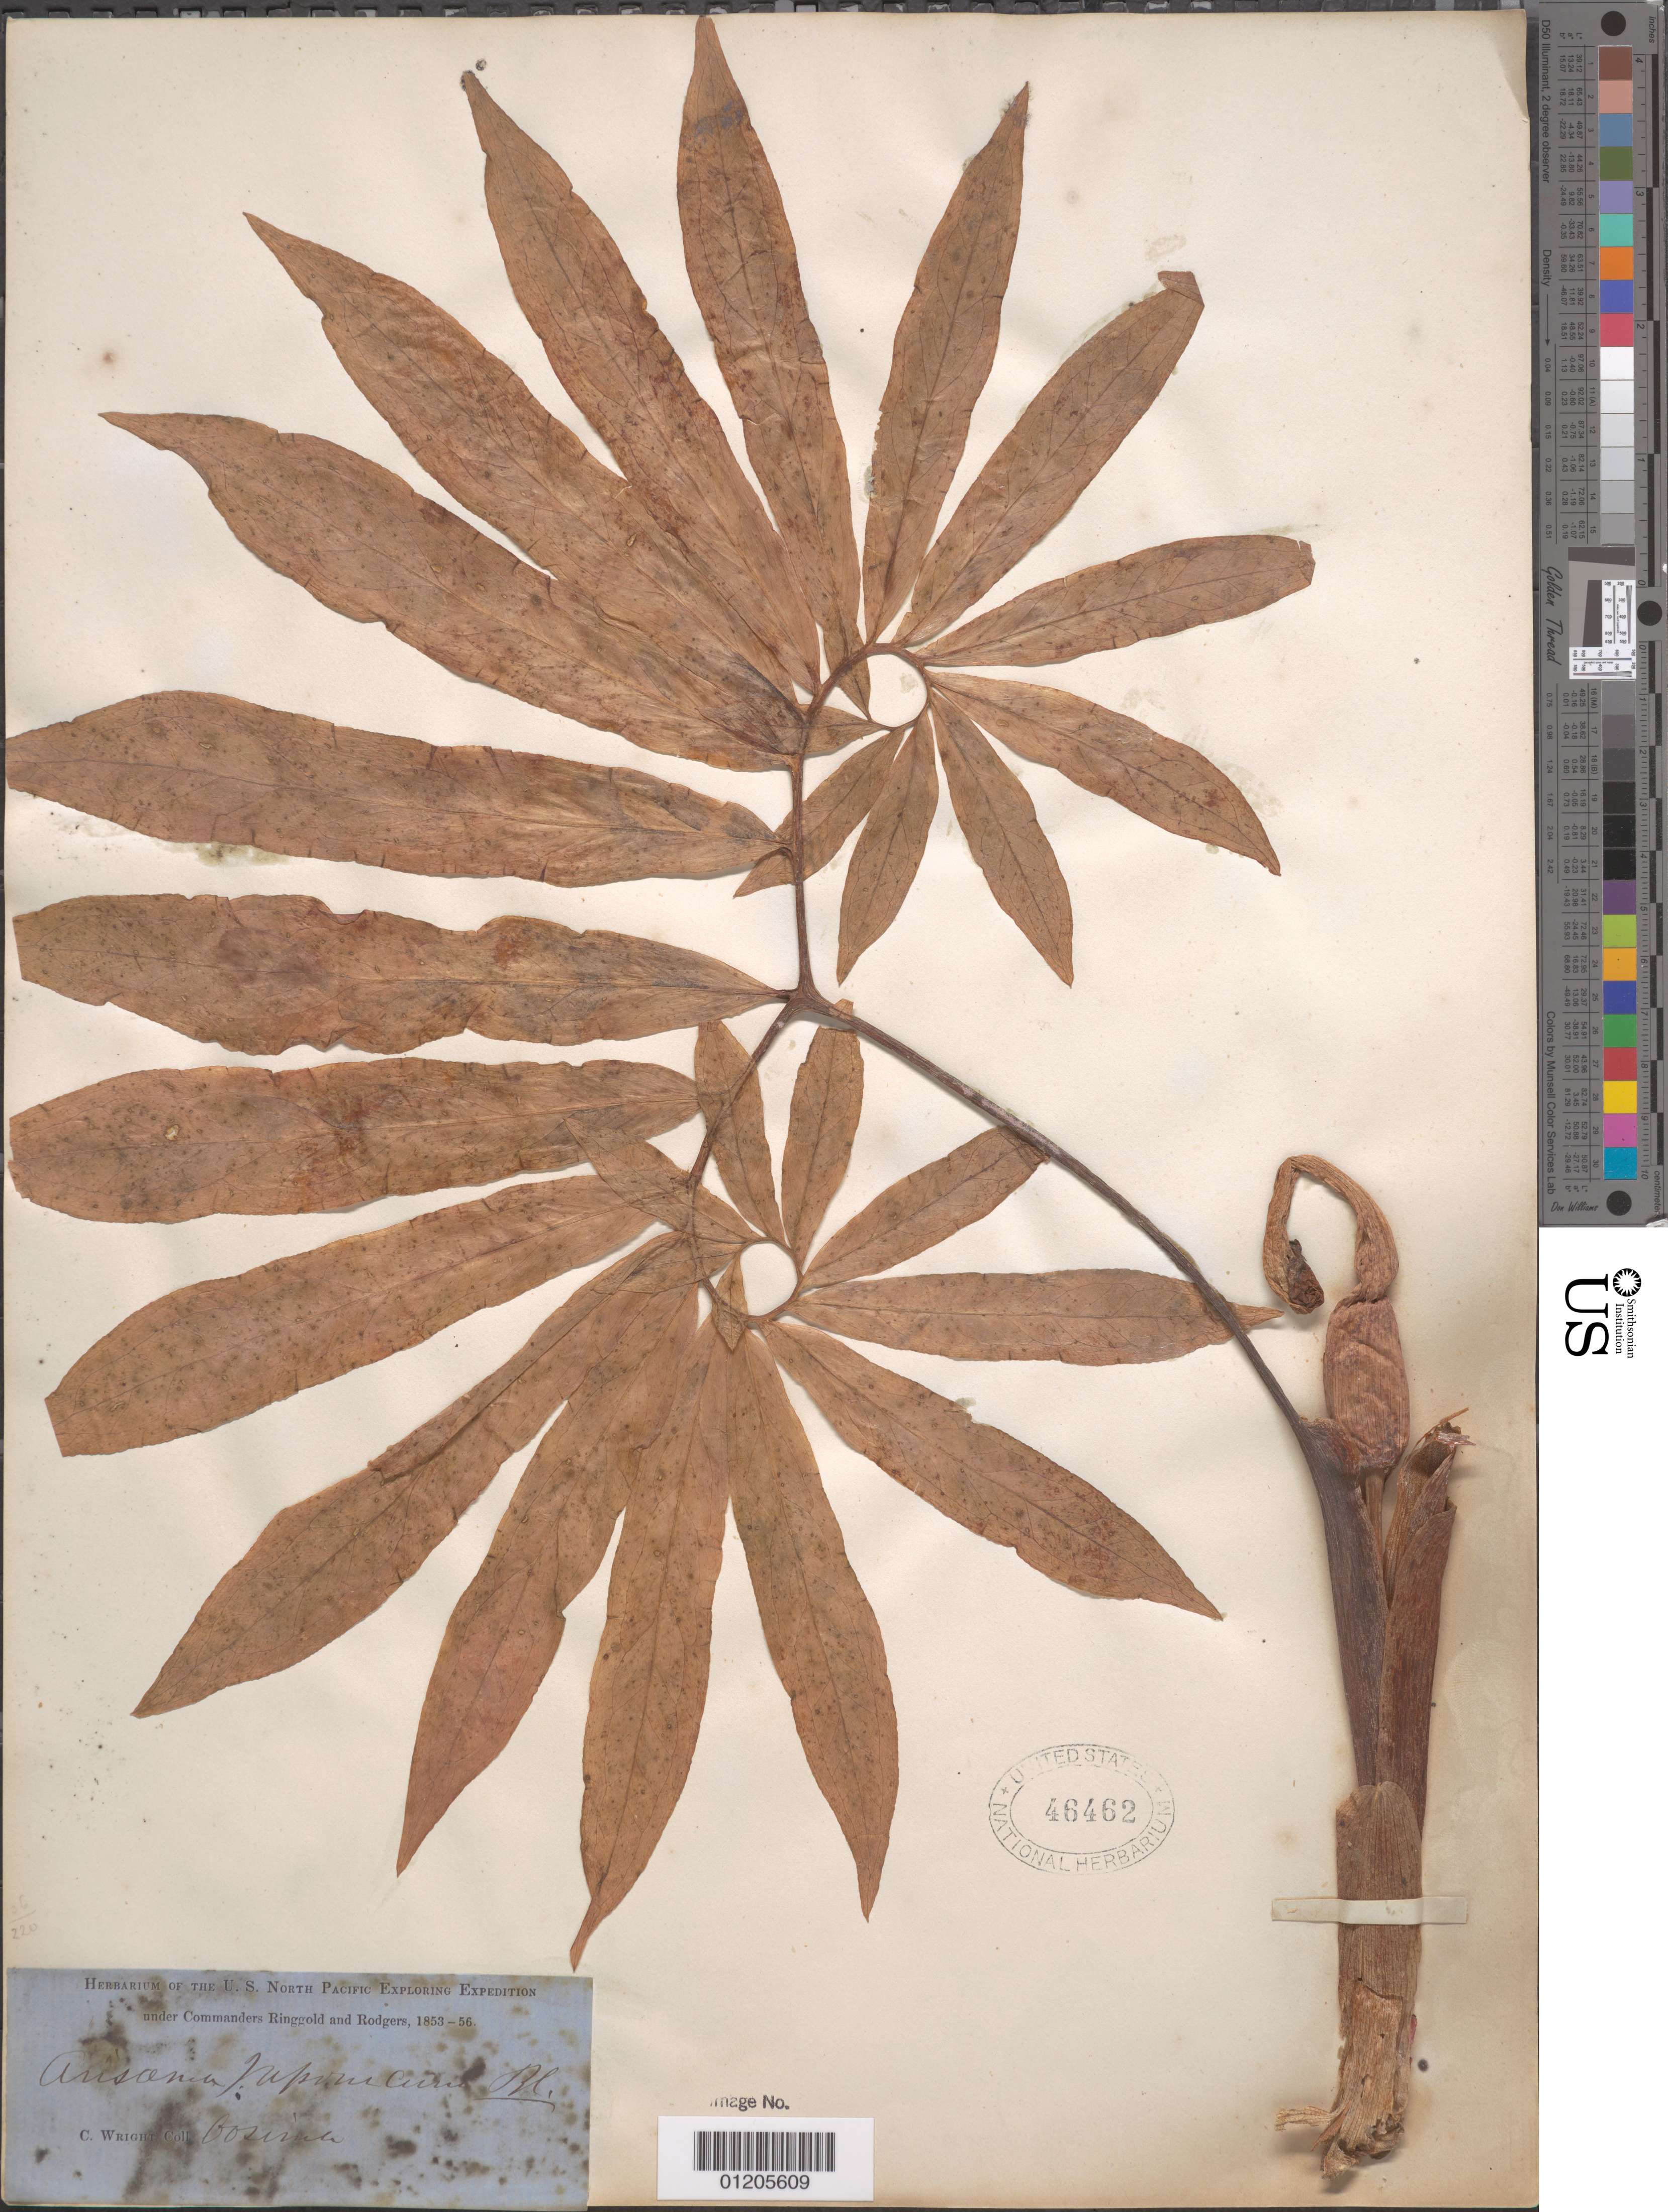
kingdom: Plantae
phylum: Tracheophyta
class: Liliopsida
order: Alismatales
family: Araceae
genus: Arisaema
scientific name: Arisaema japonicum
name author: Blume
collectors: C. Wright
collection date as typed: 1853 to -- -- 1856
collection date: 1853/1856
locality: Gosima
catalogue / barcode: US 46462